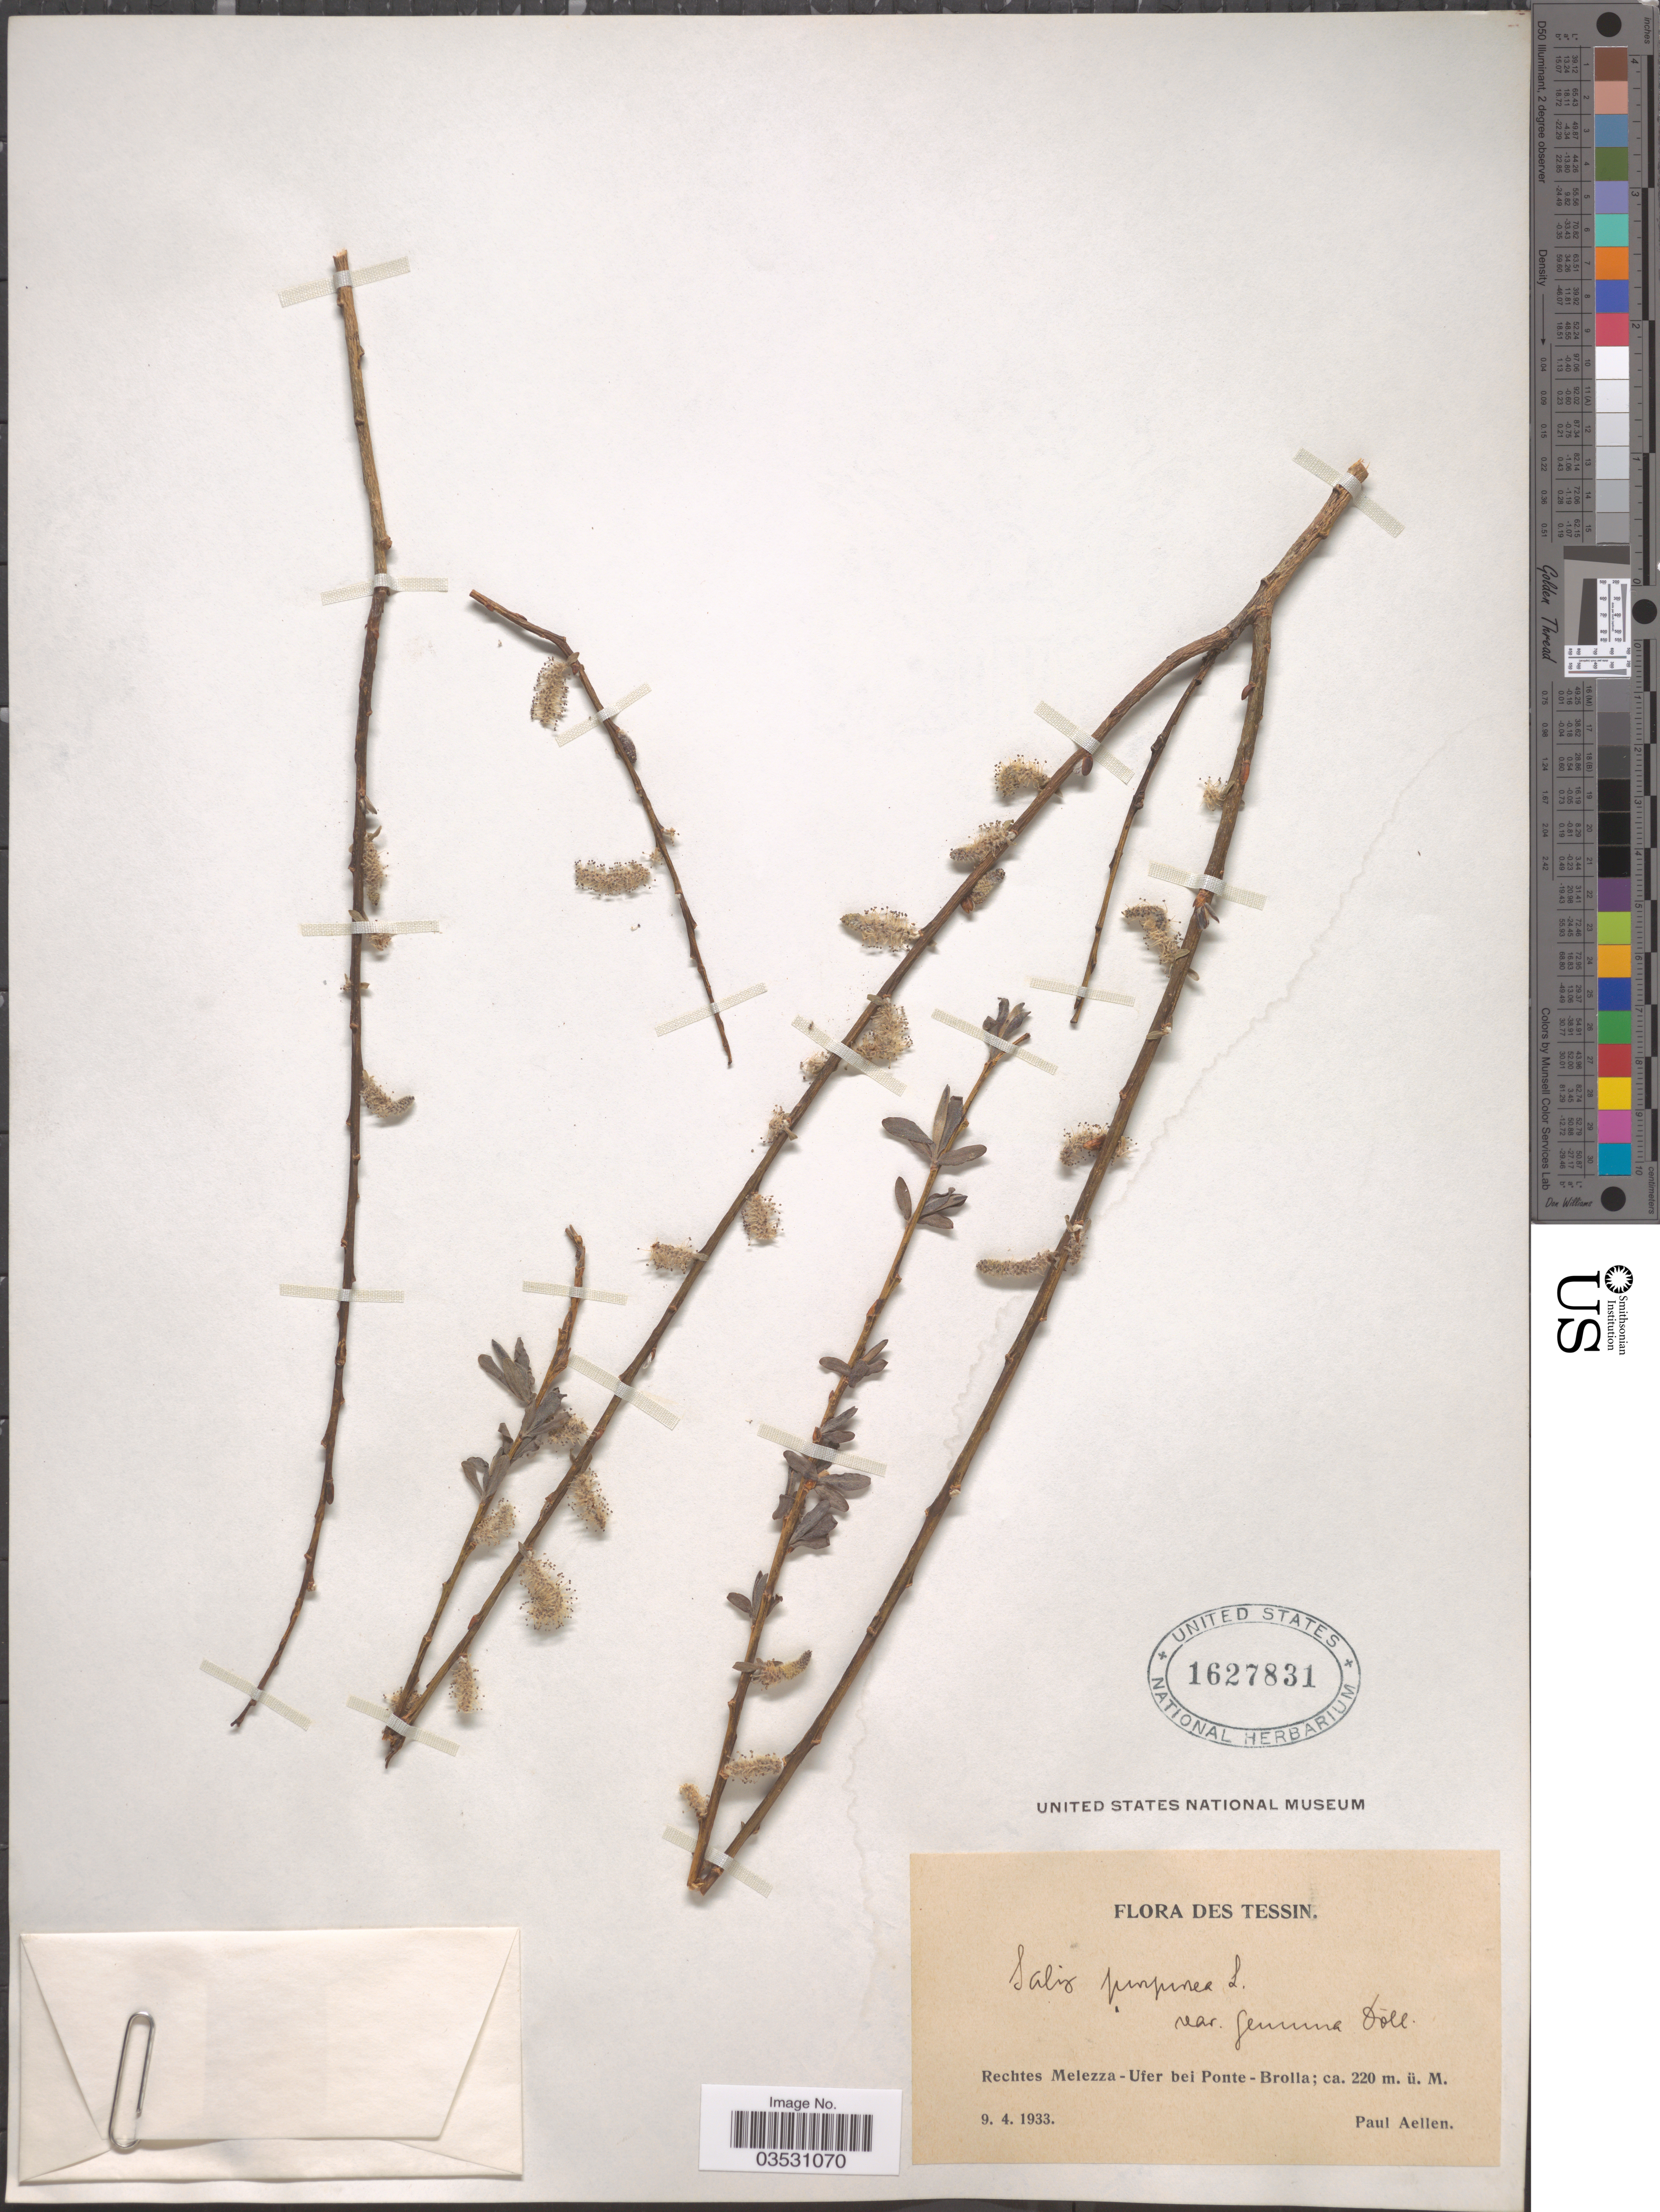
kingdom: Plantae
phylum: Tracheophyta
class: Magnoliopsida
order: Malpighiales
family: Salicaceae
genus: Salix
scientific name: Salix purpurea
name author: L.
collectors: P. Aellen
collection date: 1933-04-09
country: Switzerland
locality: Des Tessin. Rechtes Melezza - Ufer bei Ponte- Brolla.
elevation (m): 220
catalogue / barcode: US 1627831